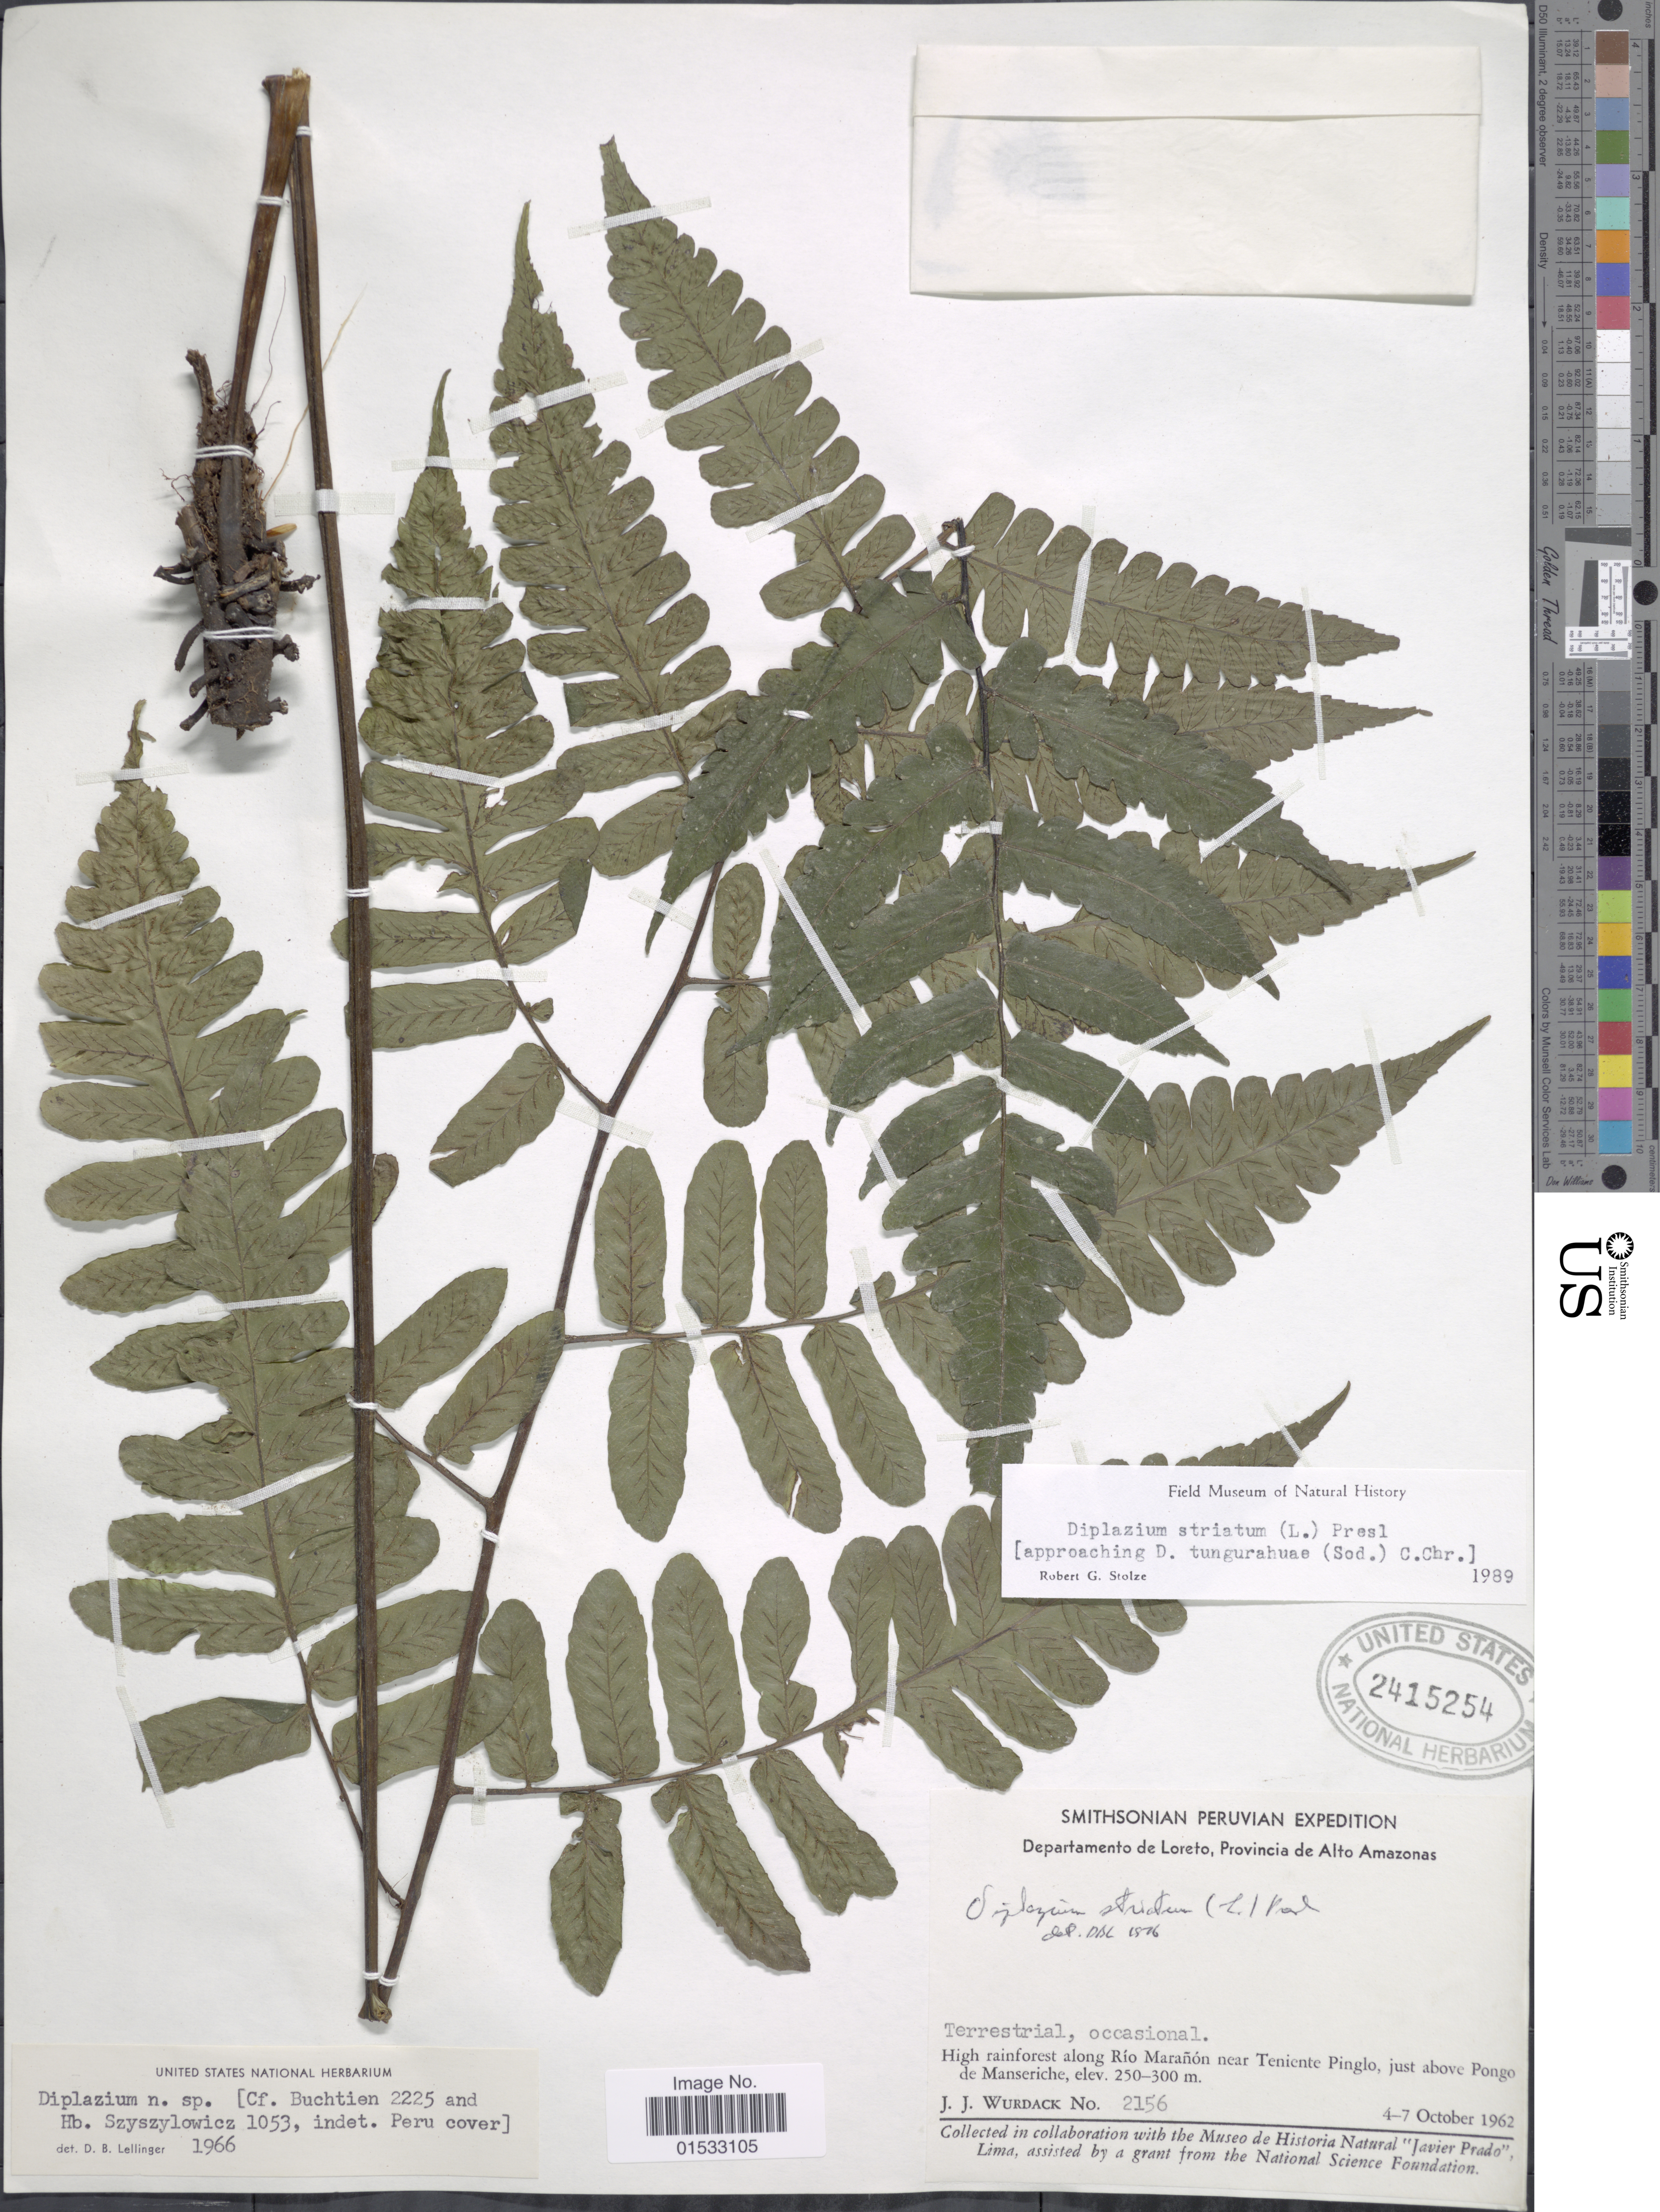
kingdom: Plantae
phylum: Tracheophyta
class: Polypodiopsida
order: Polypodiales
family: Athyriaceae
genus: Diplazium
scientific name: Diplazium striatum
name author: (L.) C. Presl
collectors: J. J. Wurdack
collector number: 2156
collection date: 1962-10-04/1962-10-07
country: Peru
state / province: Loreto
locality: Alto Amazonas, high rainforest along Río Marañón near Teniente Pinglo, just above Pongo de Manseriche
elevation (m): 250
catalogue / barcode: US 2415254